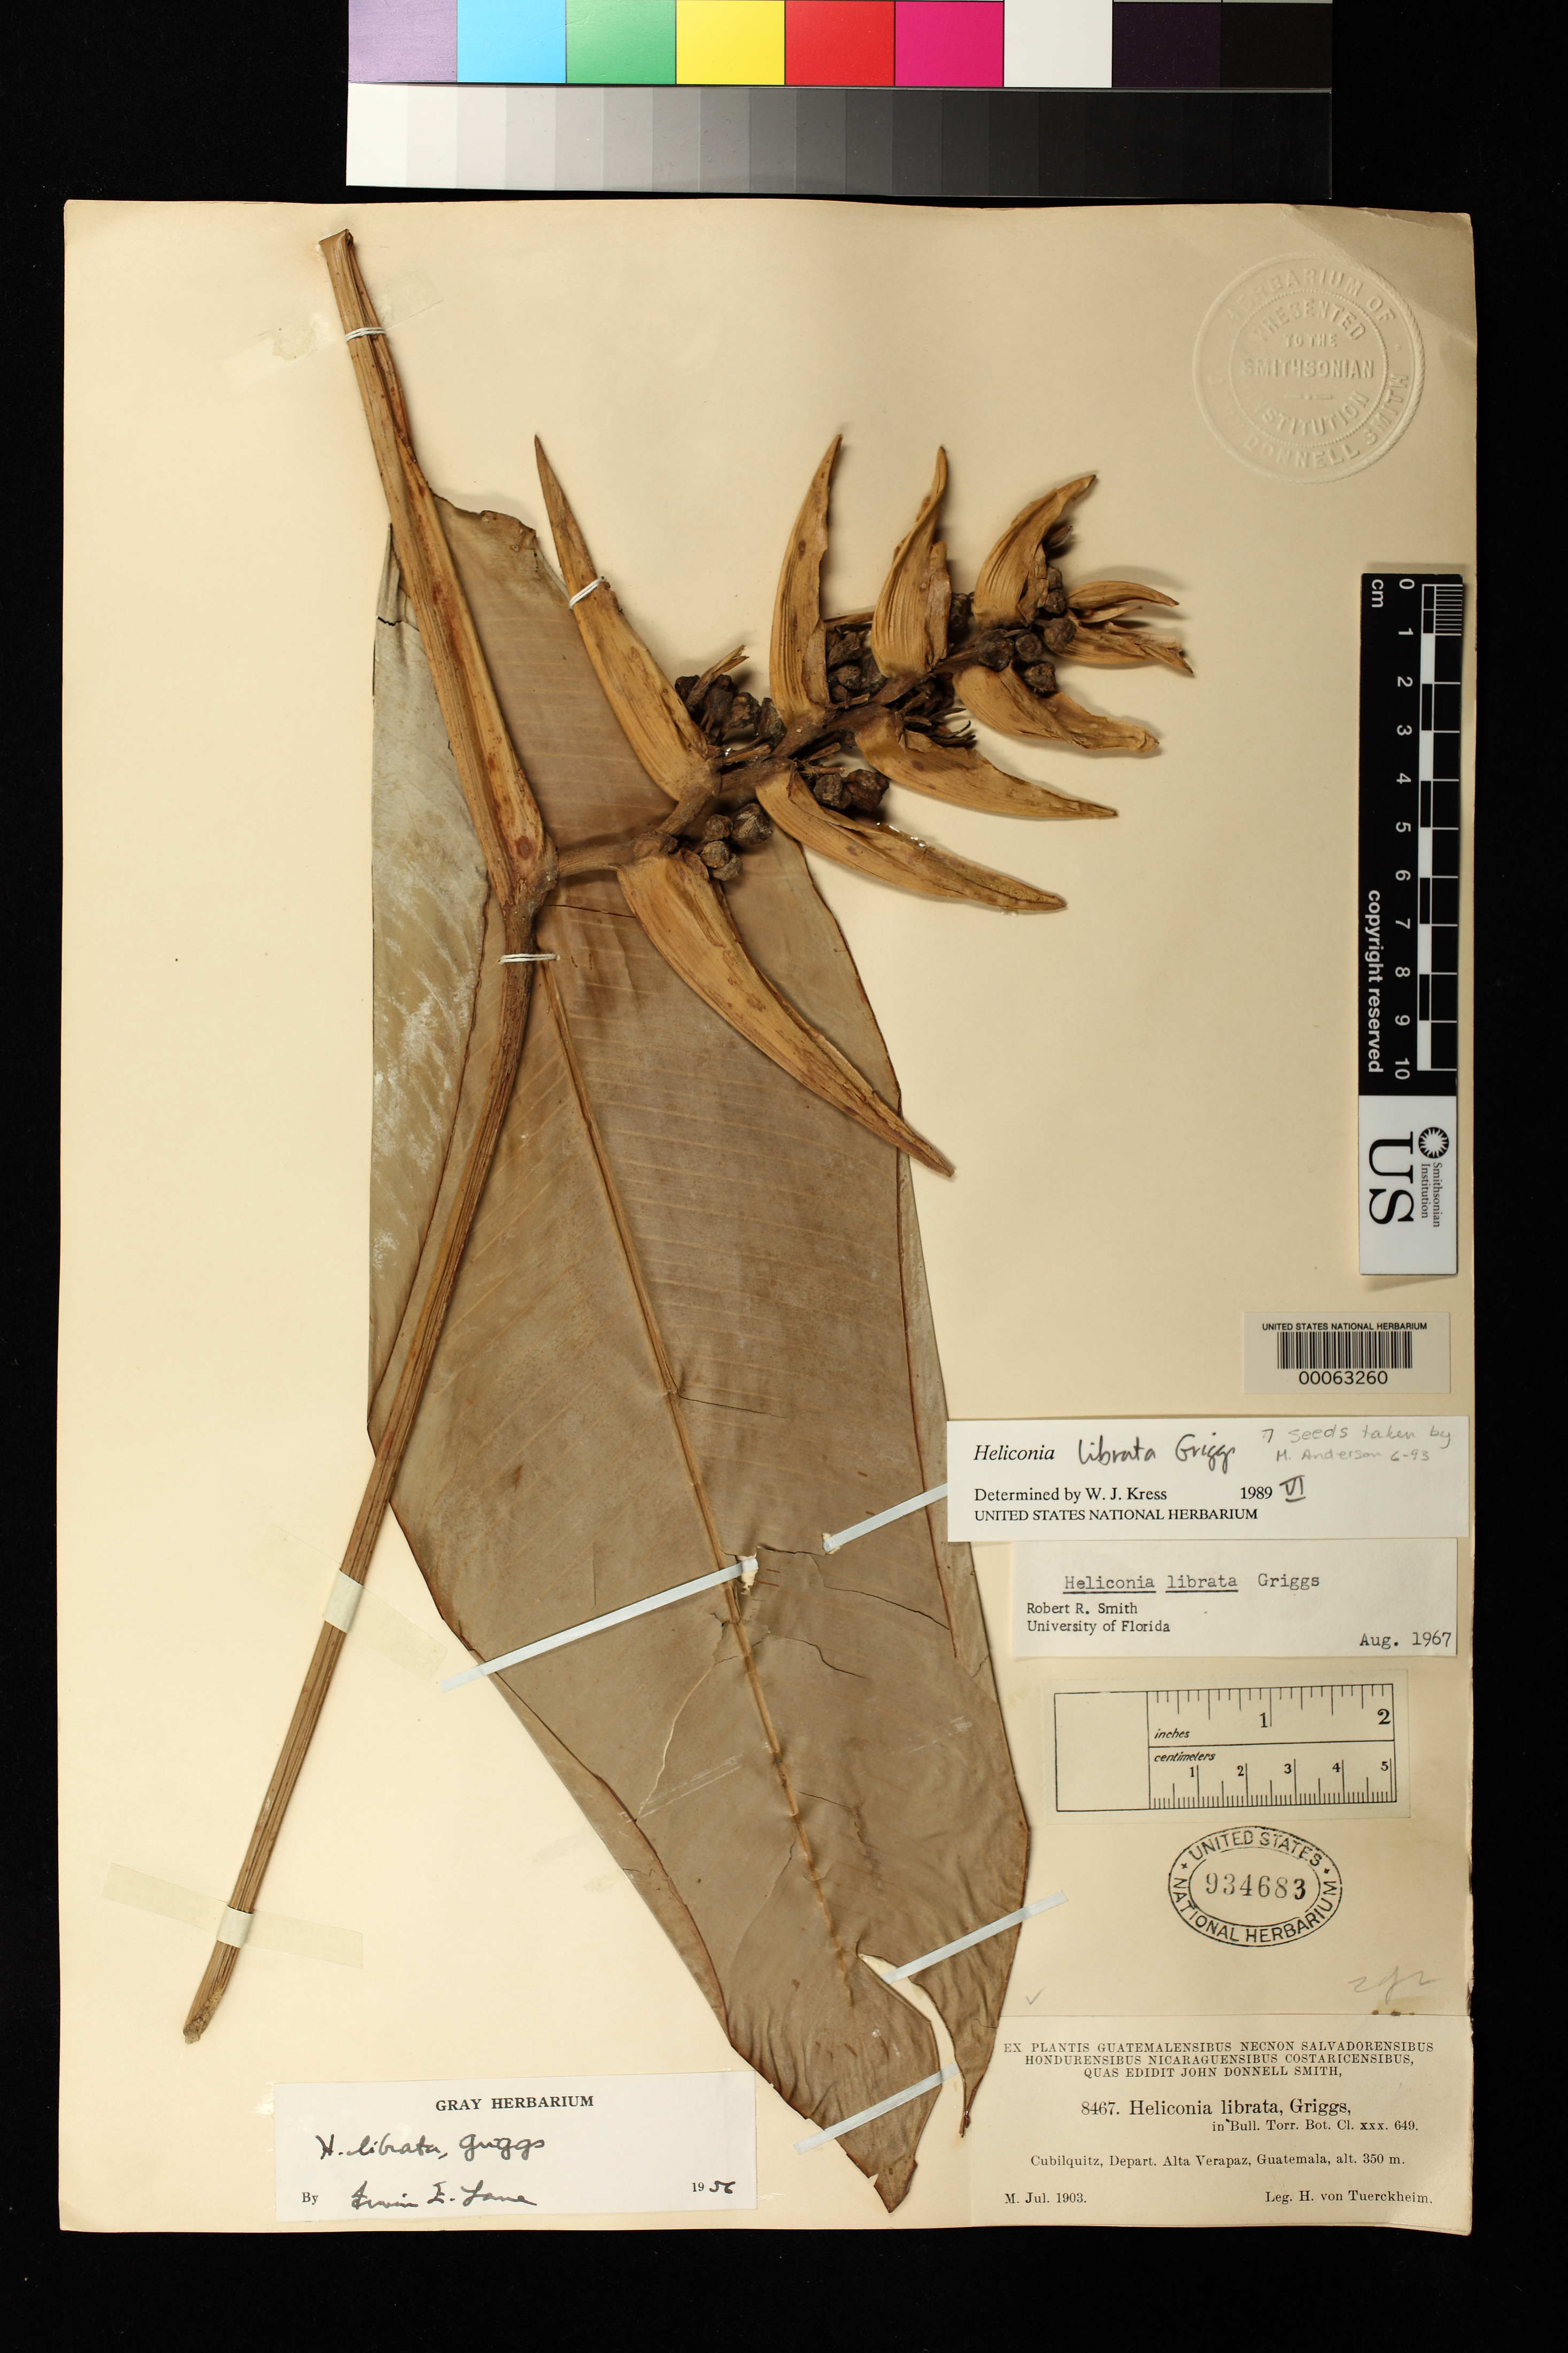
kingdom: Plantae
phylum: Tracheophyta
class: Liliopsida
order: Zingiberales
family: Heliconiaceae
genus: Heliconia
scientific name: Heliconia librata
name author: R.F. Griggs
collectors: H. von Türckheim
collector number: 8467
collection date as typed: Jul 1903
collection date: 1903-07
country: Guatemala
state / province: Alta Verapaz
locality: Cubilquitz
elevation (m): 350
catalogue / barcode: US 934683